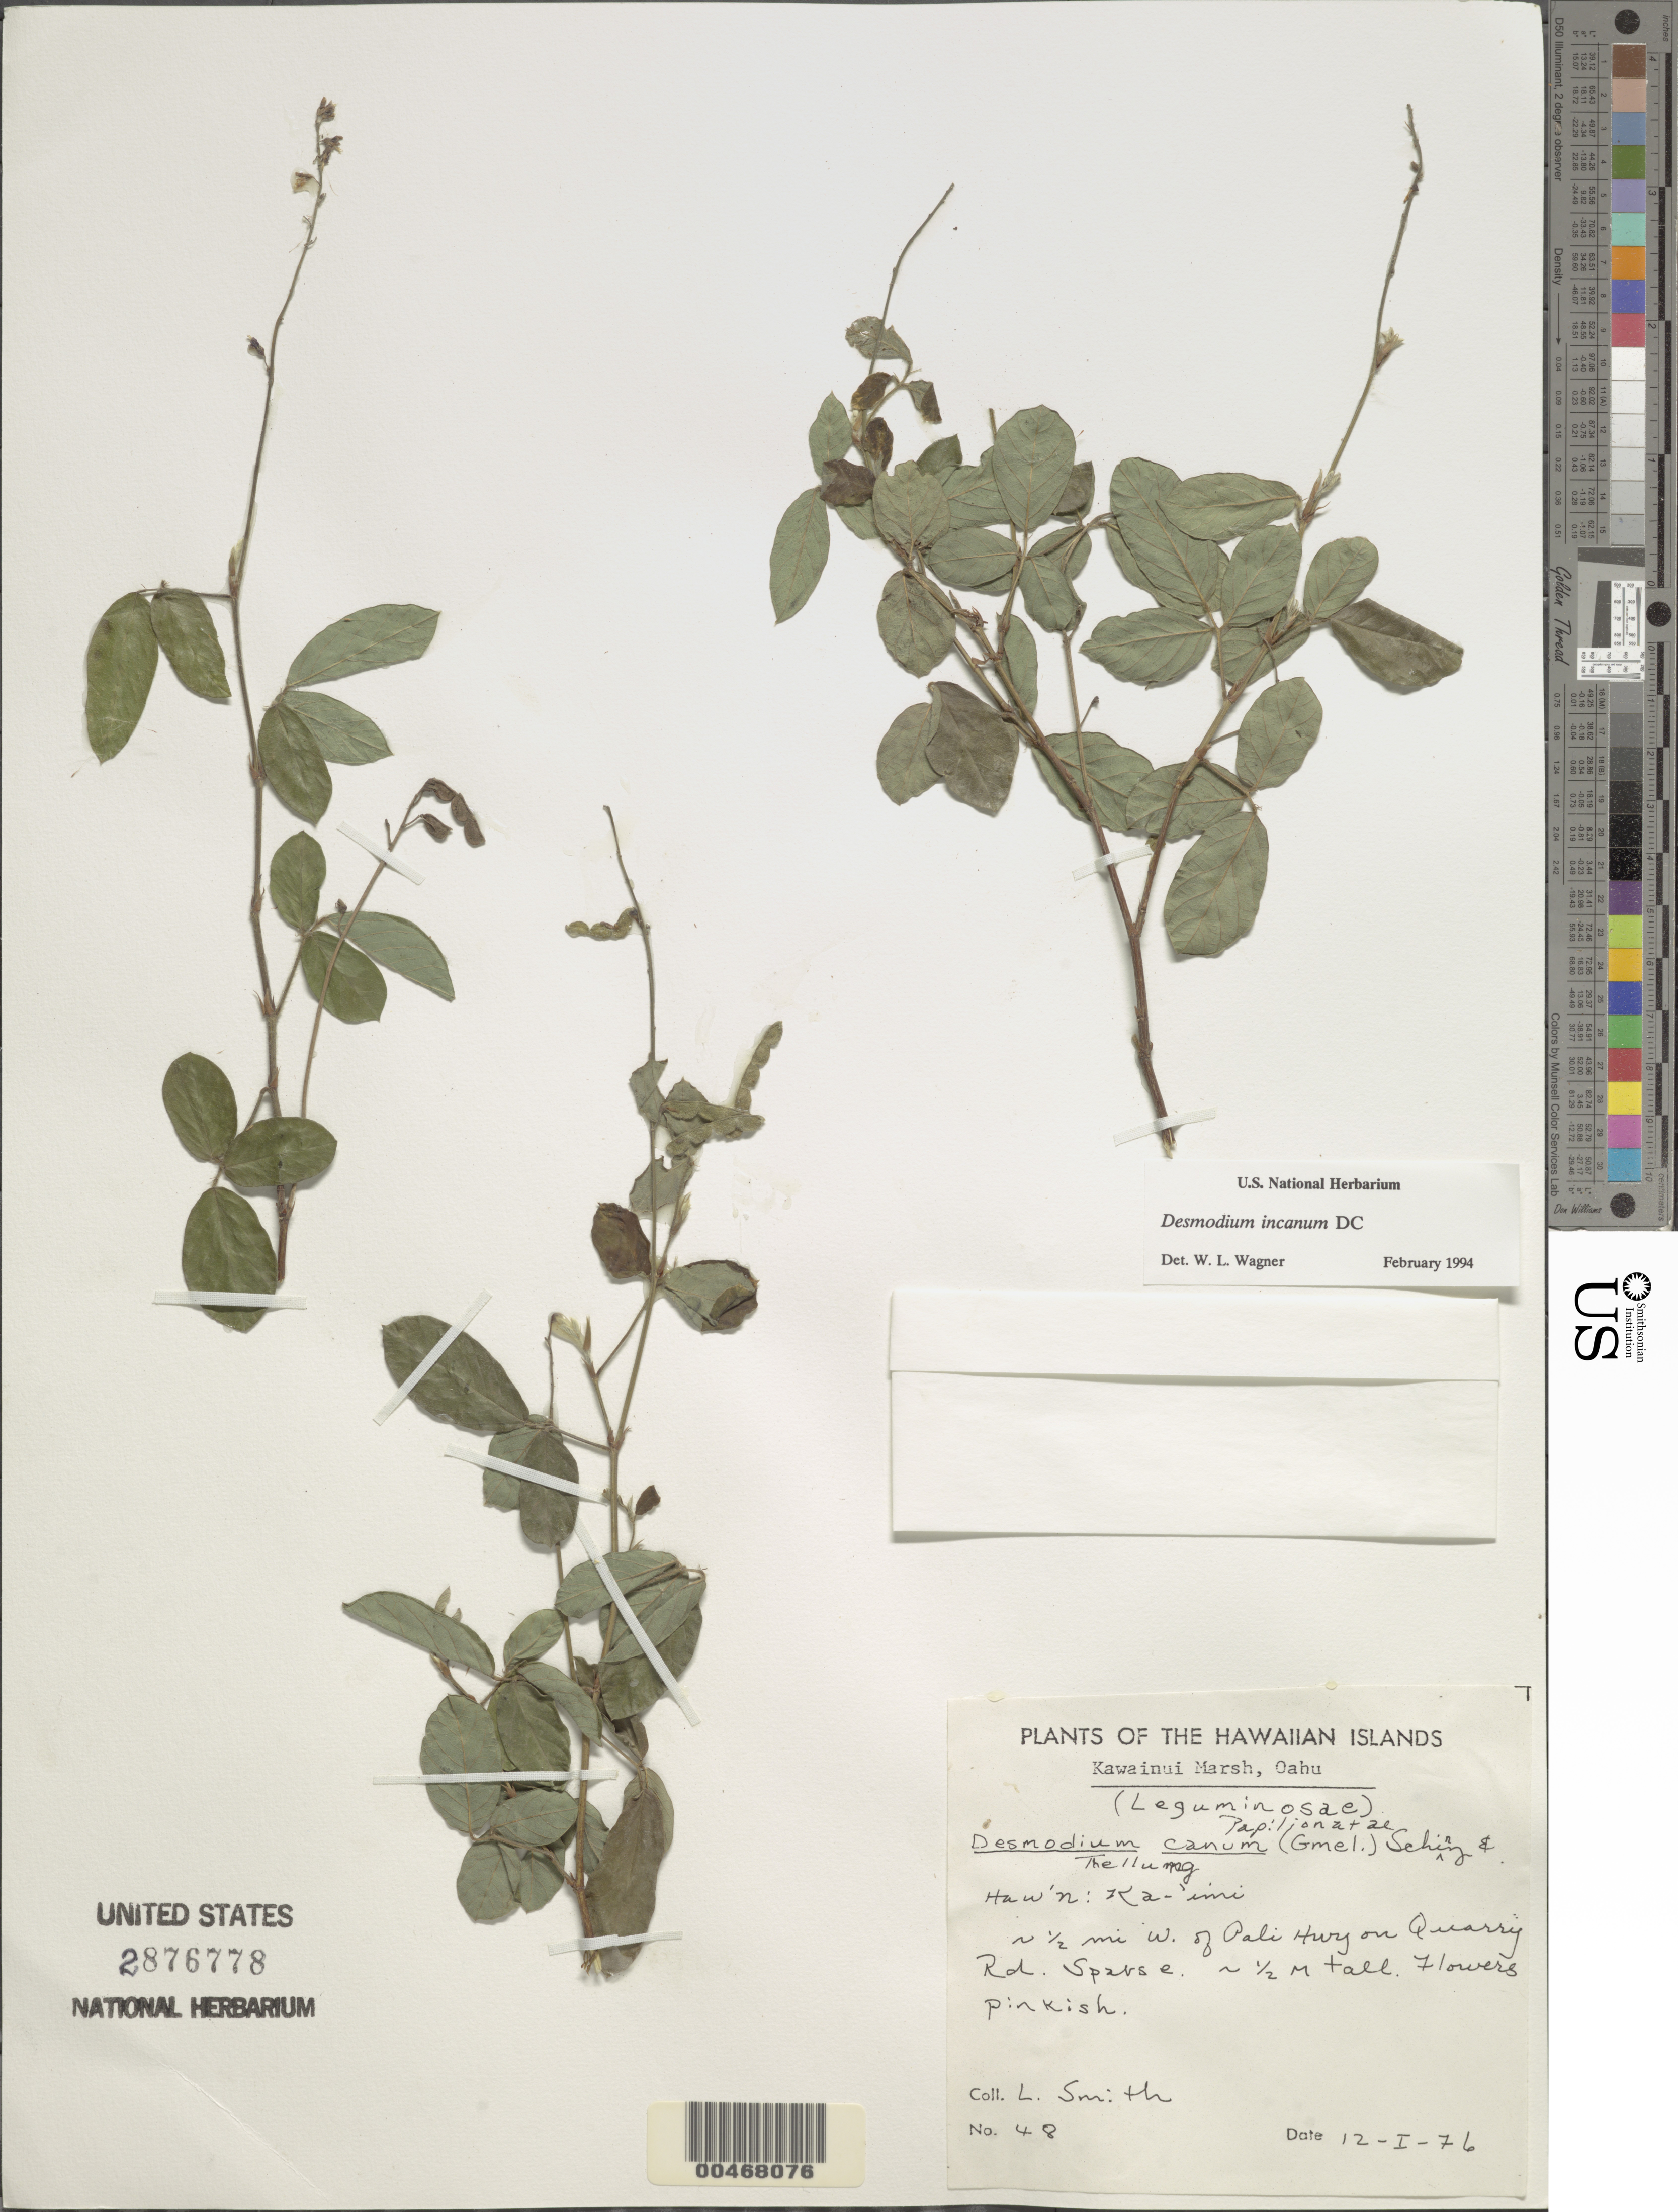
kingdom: Plantae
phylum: Tracheophyta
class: Magnoliopsida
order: Fabales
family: Fabaceae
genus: Desmodium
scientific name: Desmodium incanum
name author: (Sw.) DC.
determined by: Wagner, W. L., (BOT), Smithsonian Institution - National Museum of Natural History (UNITED STATES)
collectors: L. Smith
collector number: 48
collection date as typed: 12 Jan 1976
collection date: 1976-01-12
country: United States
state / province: Hawaii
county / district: Honolulu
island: Oahu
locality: Kawainui Marsh, Ka-'imi. ~0.5 mi W. of Pali Hwy on Quarry Rd.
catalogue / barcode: US 2876778